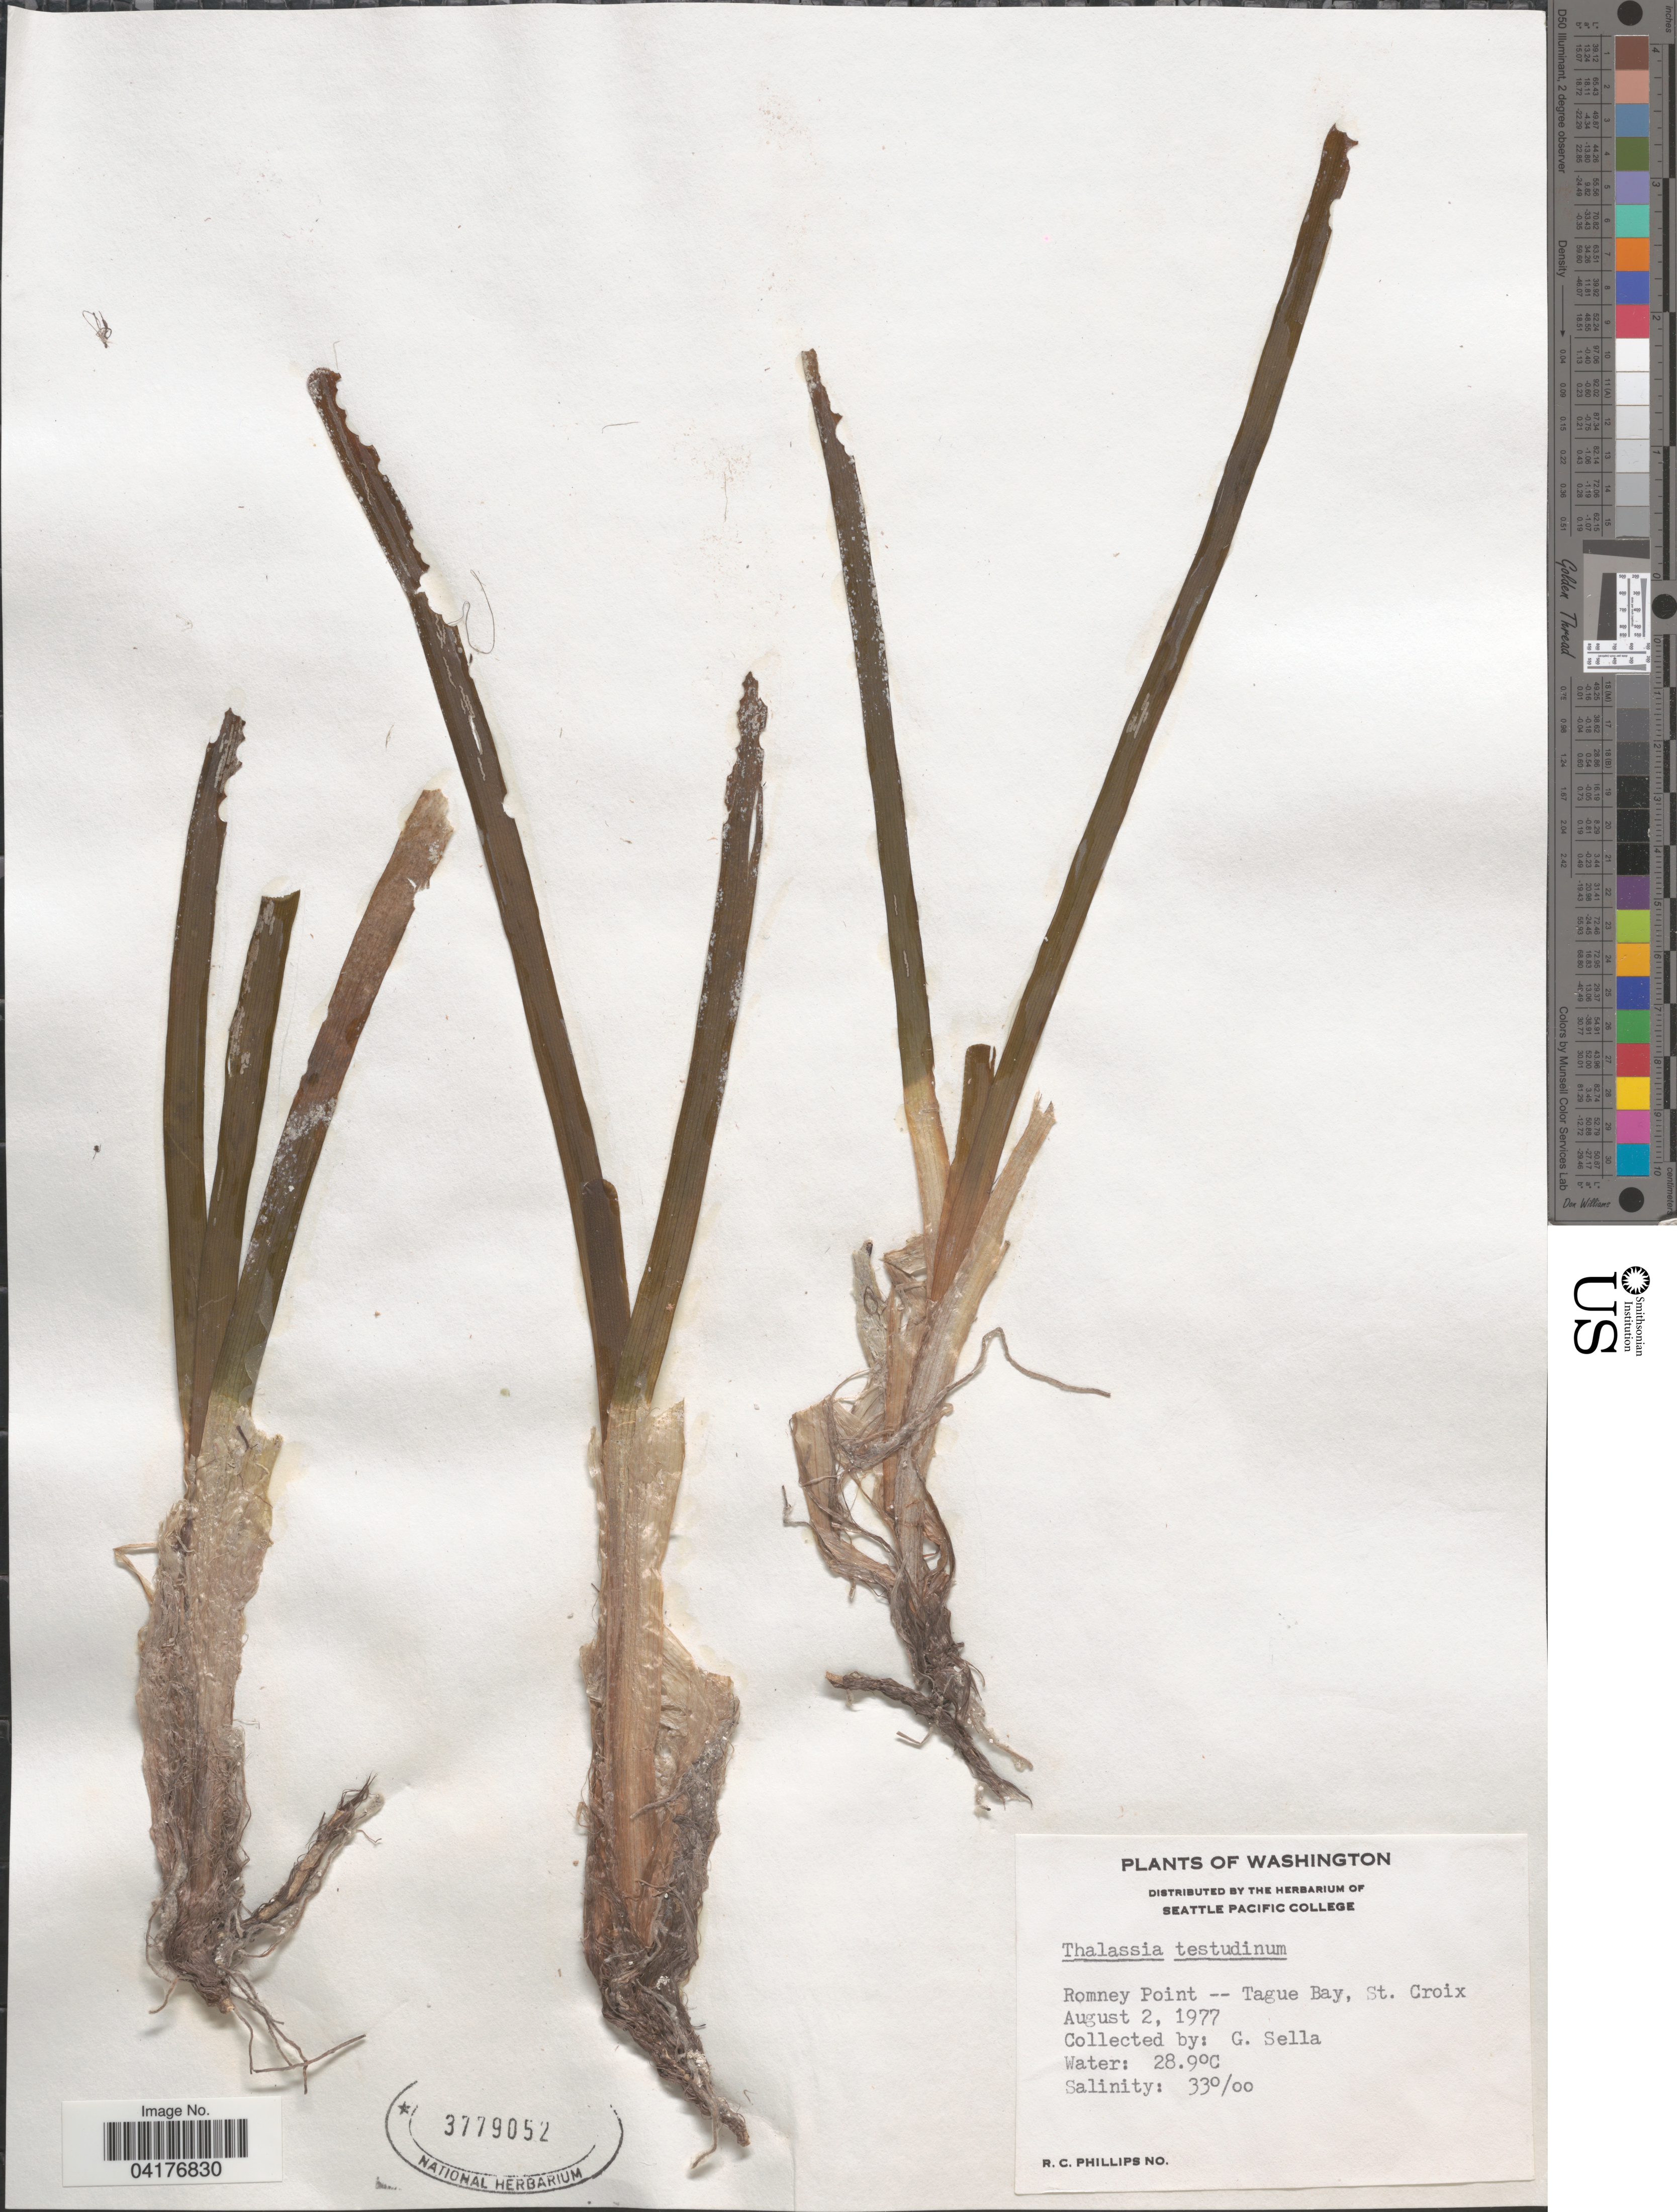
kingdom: Plantae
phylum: Tracheophyta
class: Liliopsida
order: Alismatales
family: Hydrocharitaceae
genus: Thalassia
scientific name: Thalassia testudinum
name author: Banks & Sol. ex K.D. Koenig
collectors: G. Sella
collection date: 1977-08-02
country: U.S. Virgin Islands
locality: Romney Point -- Tague Bay, St. Croix.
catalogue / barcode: US 3779052